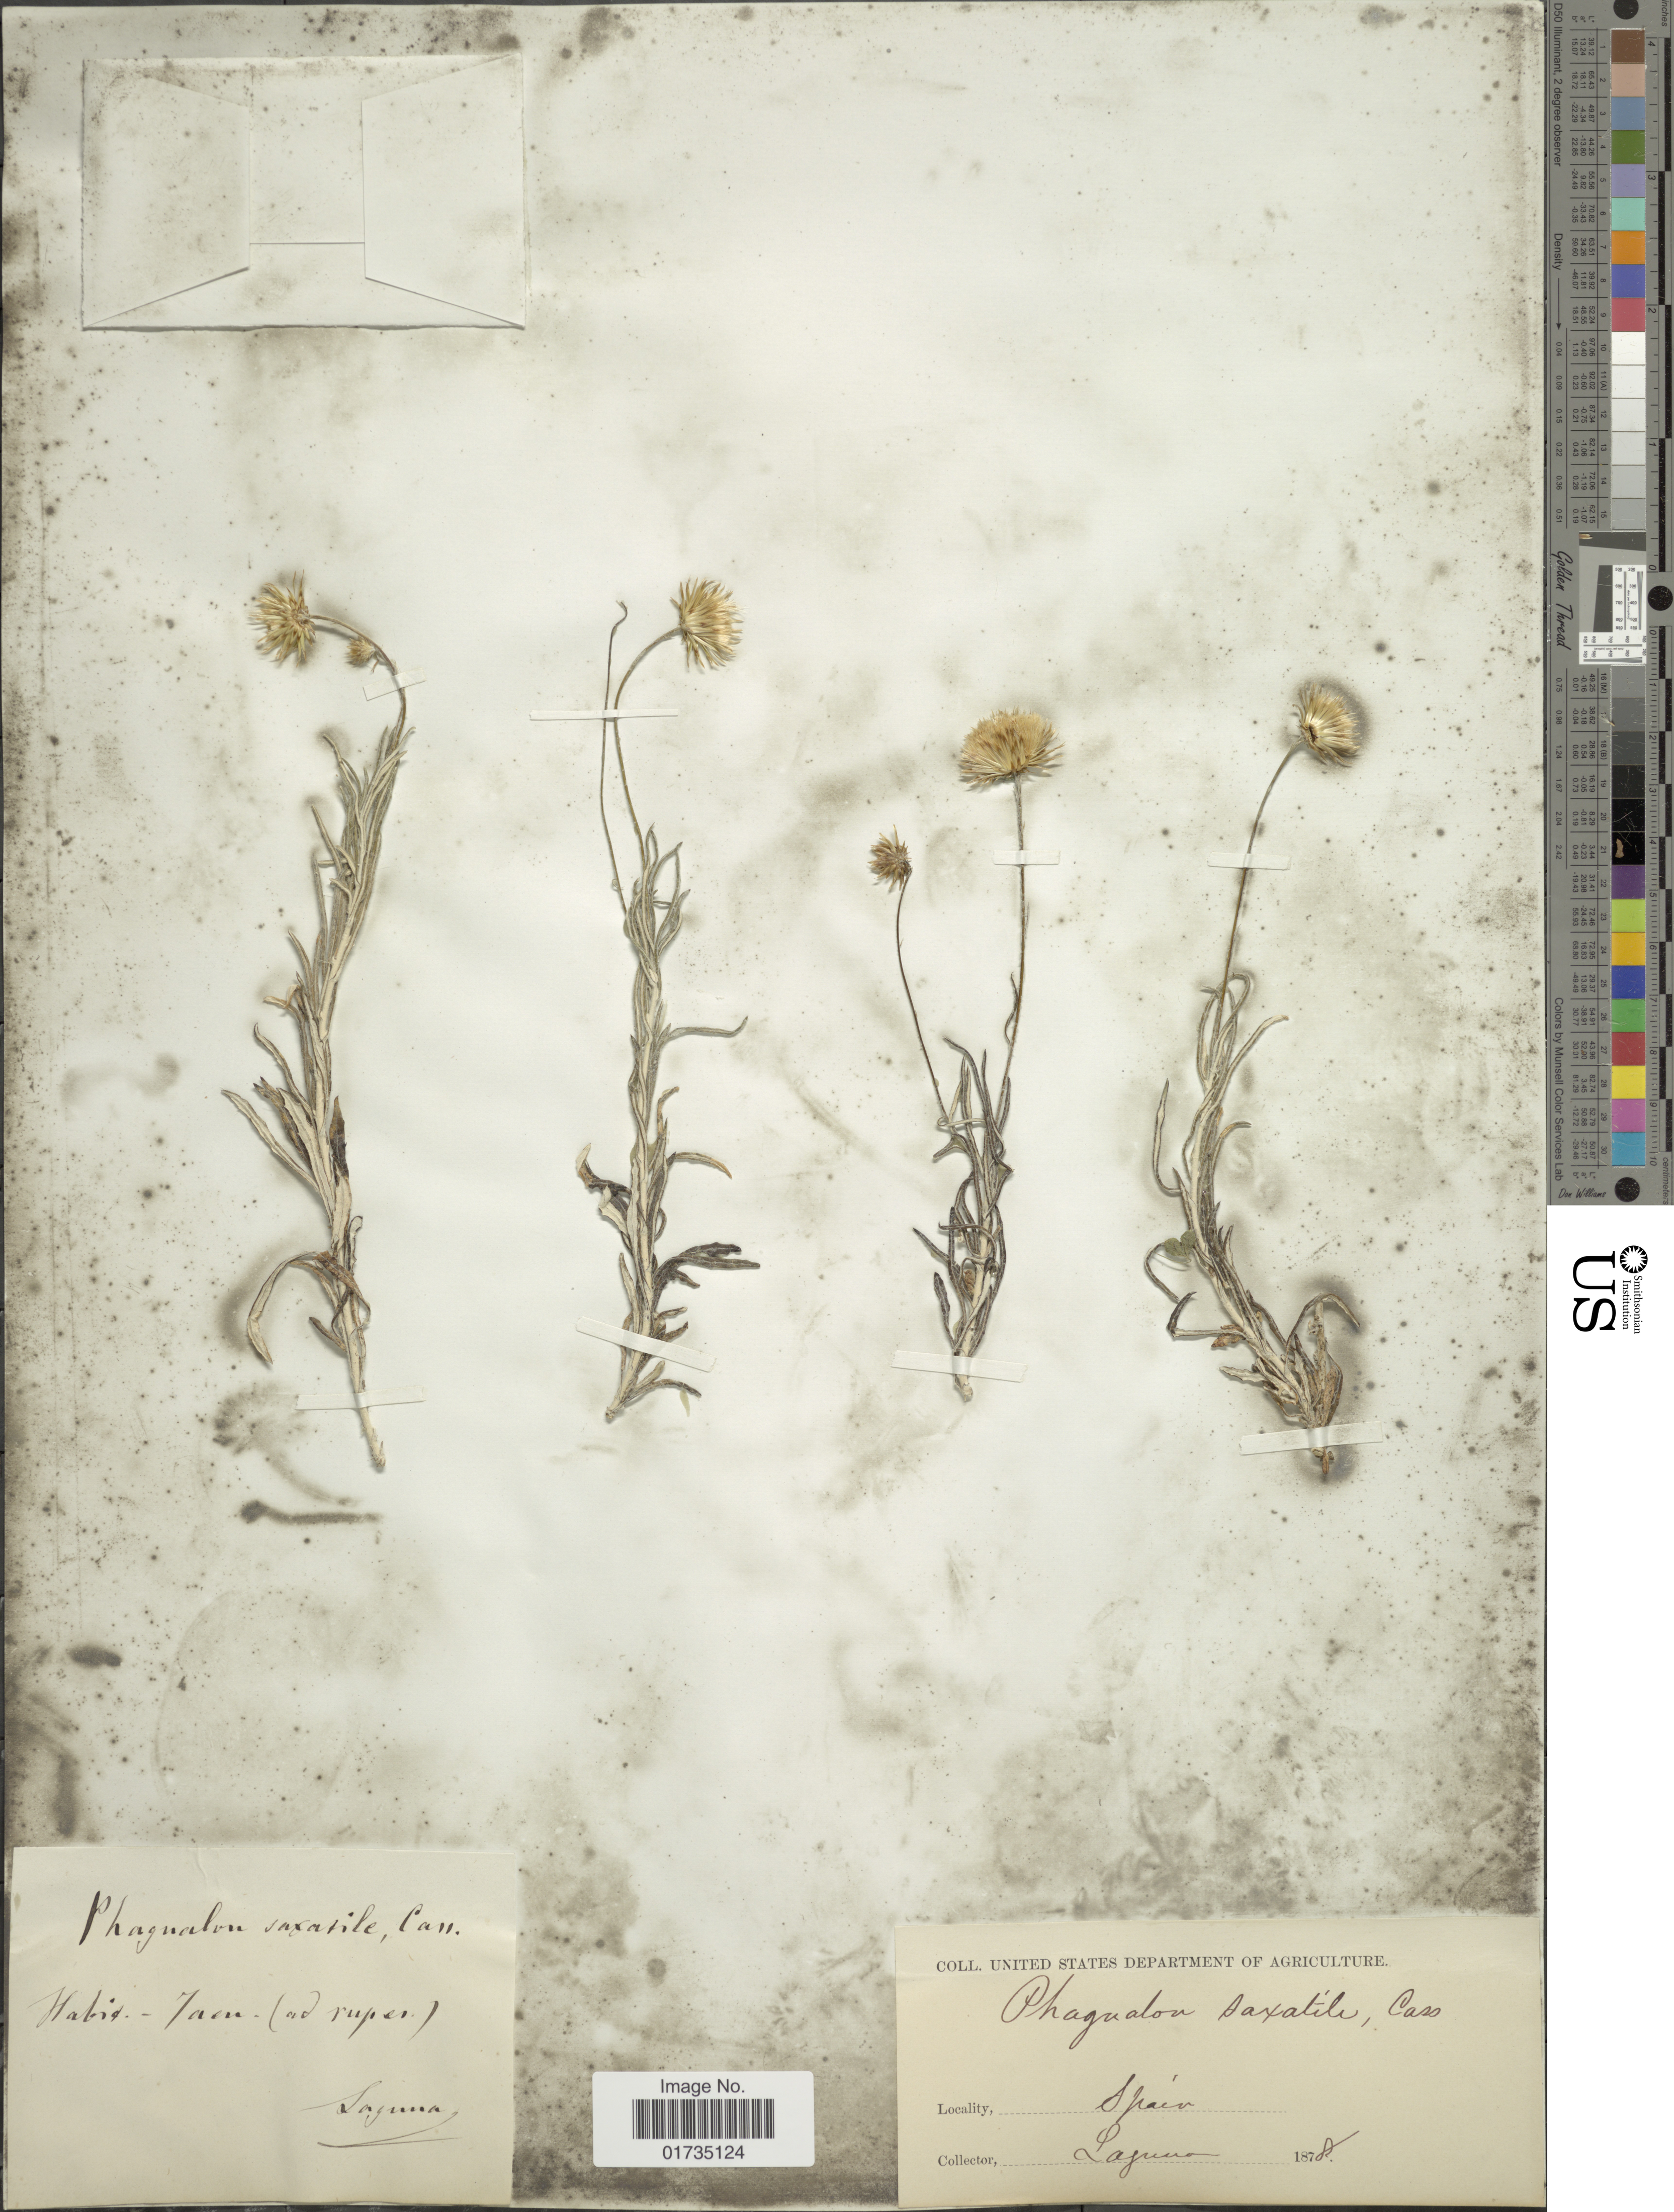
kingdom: Plantae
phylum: Tracheophyta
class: Magnoliopsida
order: Asterales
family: Asteraceae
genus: Phagnalon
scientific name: Phagnalon saxatile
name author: Cass.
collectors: -. Laguna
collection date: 1878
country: Spain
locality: Habit-Jaen (ad rupen), Spain